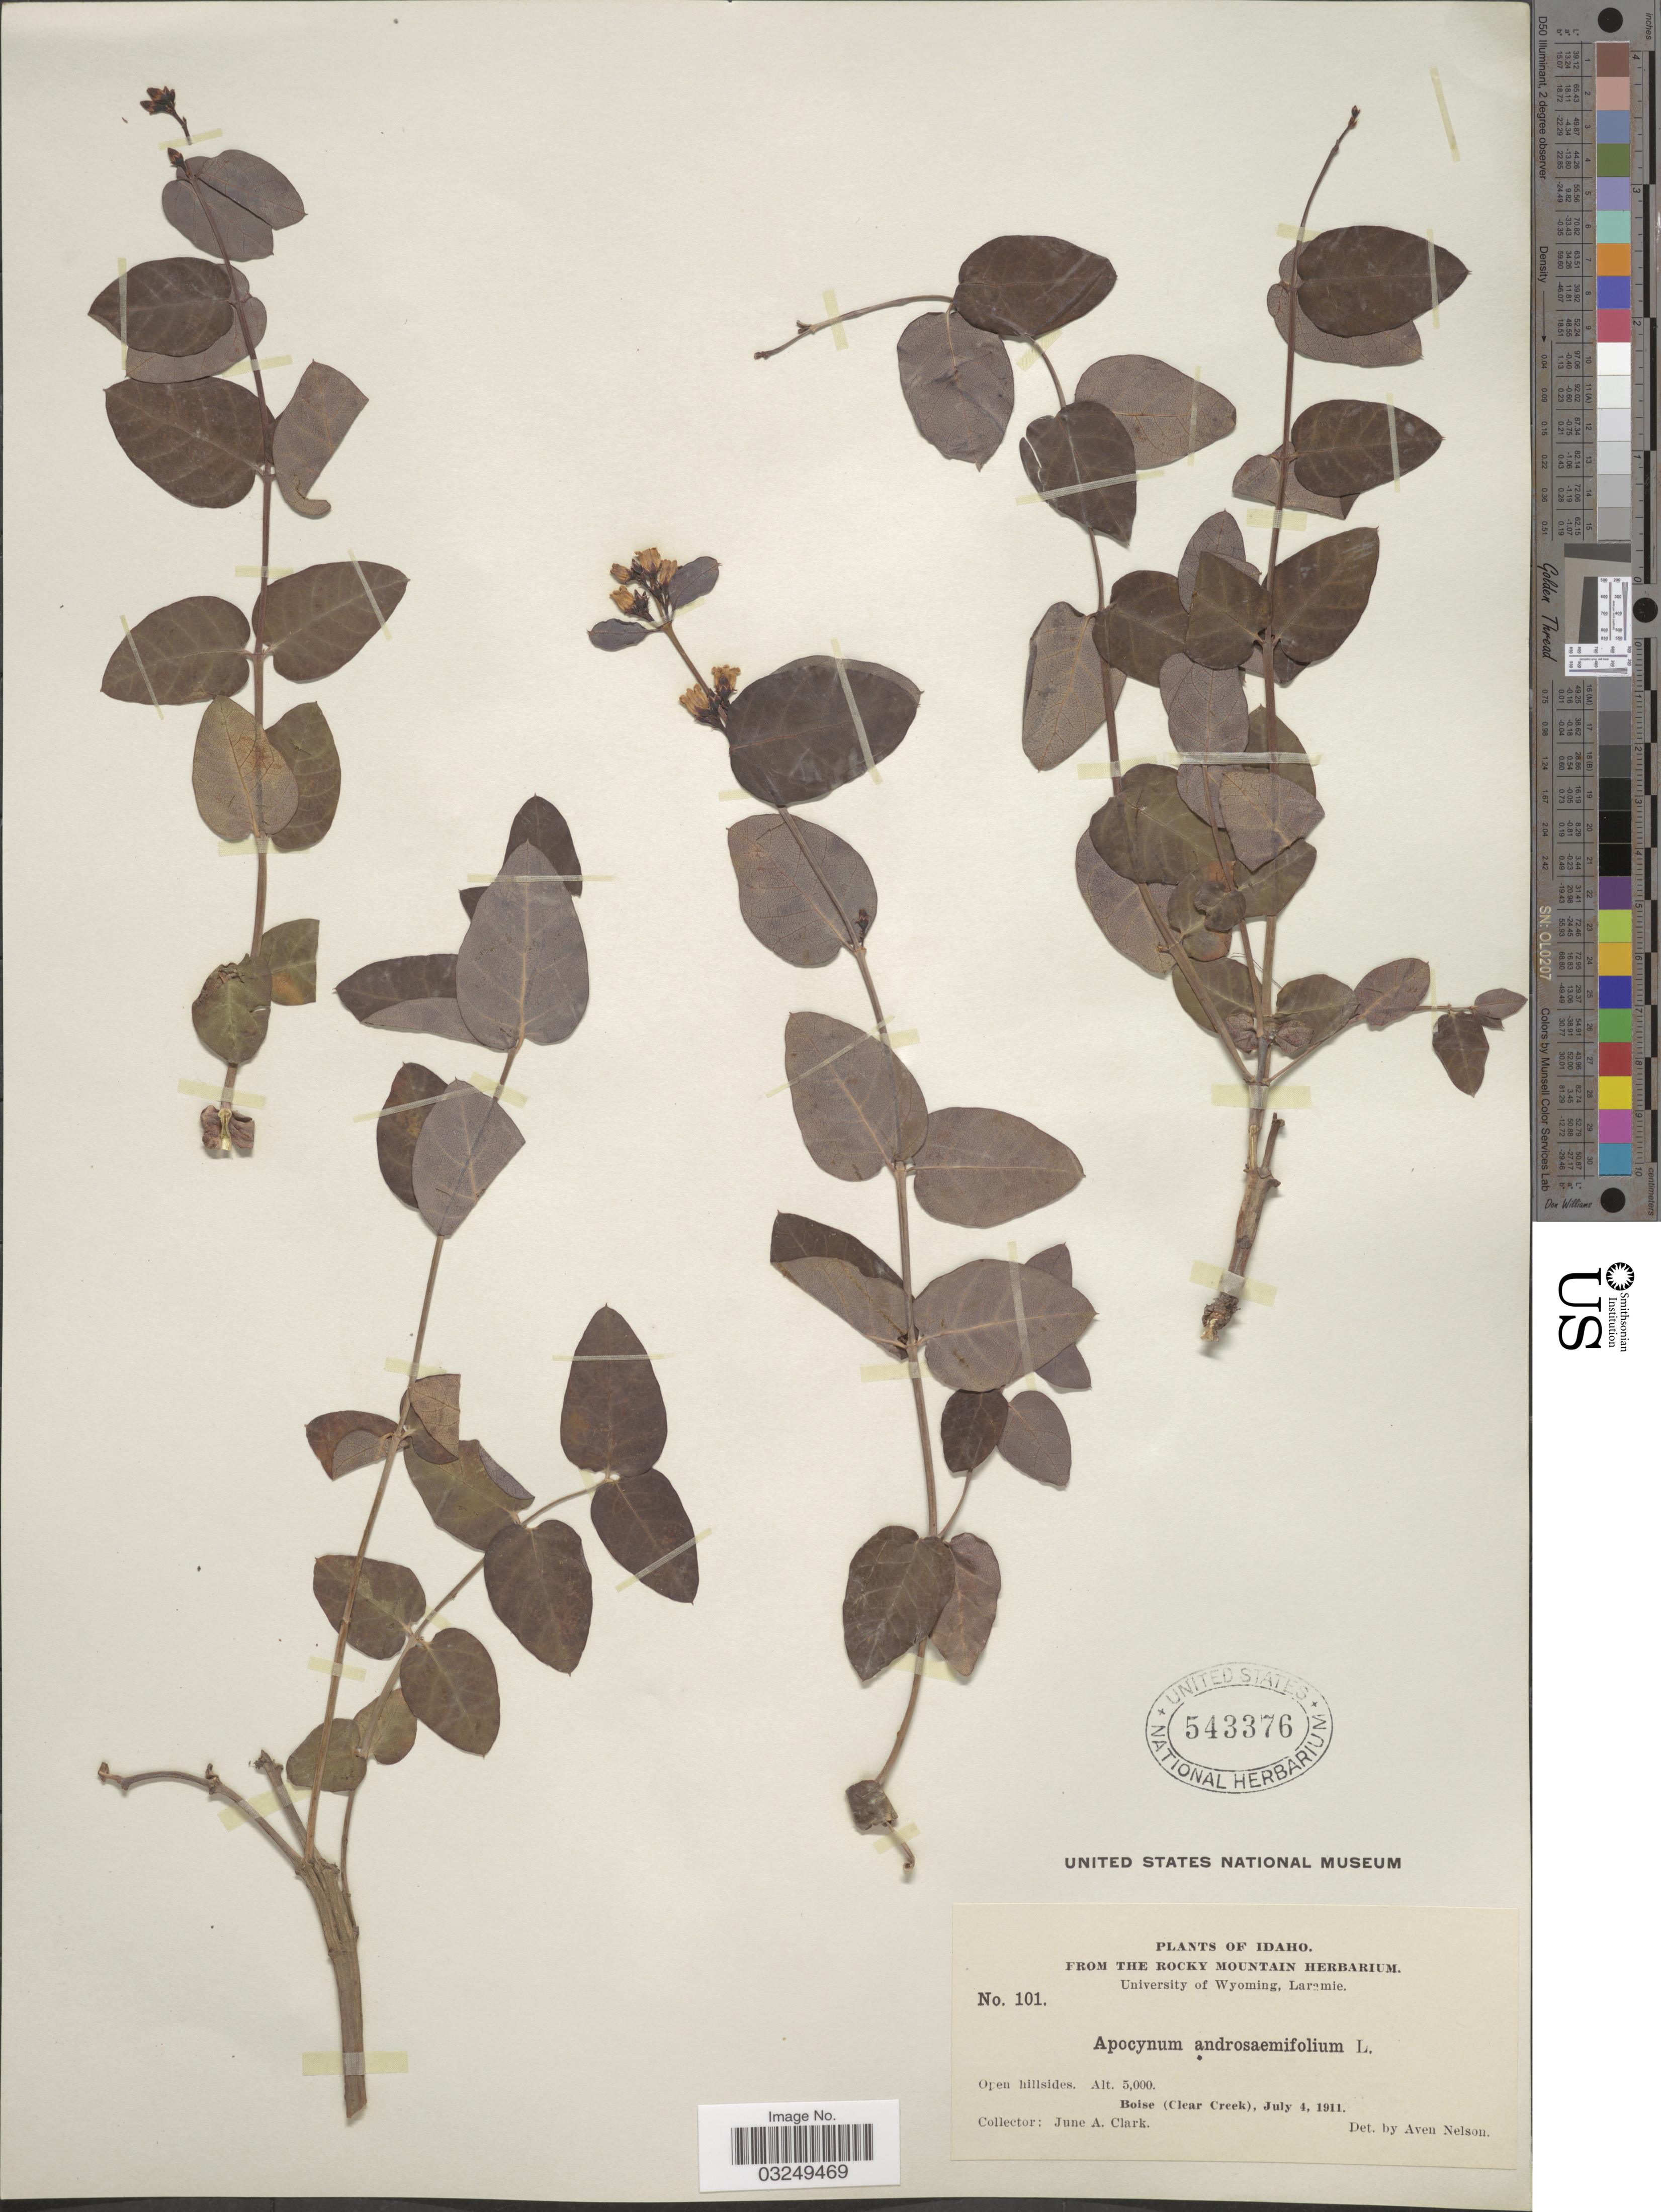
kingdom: Plantae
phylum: Tracheophyta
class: Magnoliopsida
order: Gentianales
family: Apocynaceae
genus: Apocynum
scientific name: Apocynum androsaemifolium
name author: L.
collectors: J. A. Clark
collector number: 101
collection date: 1911-07-04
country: United States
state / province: Idaho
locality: Boise (Clear Creek).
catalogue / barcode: US 543376